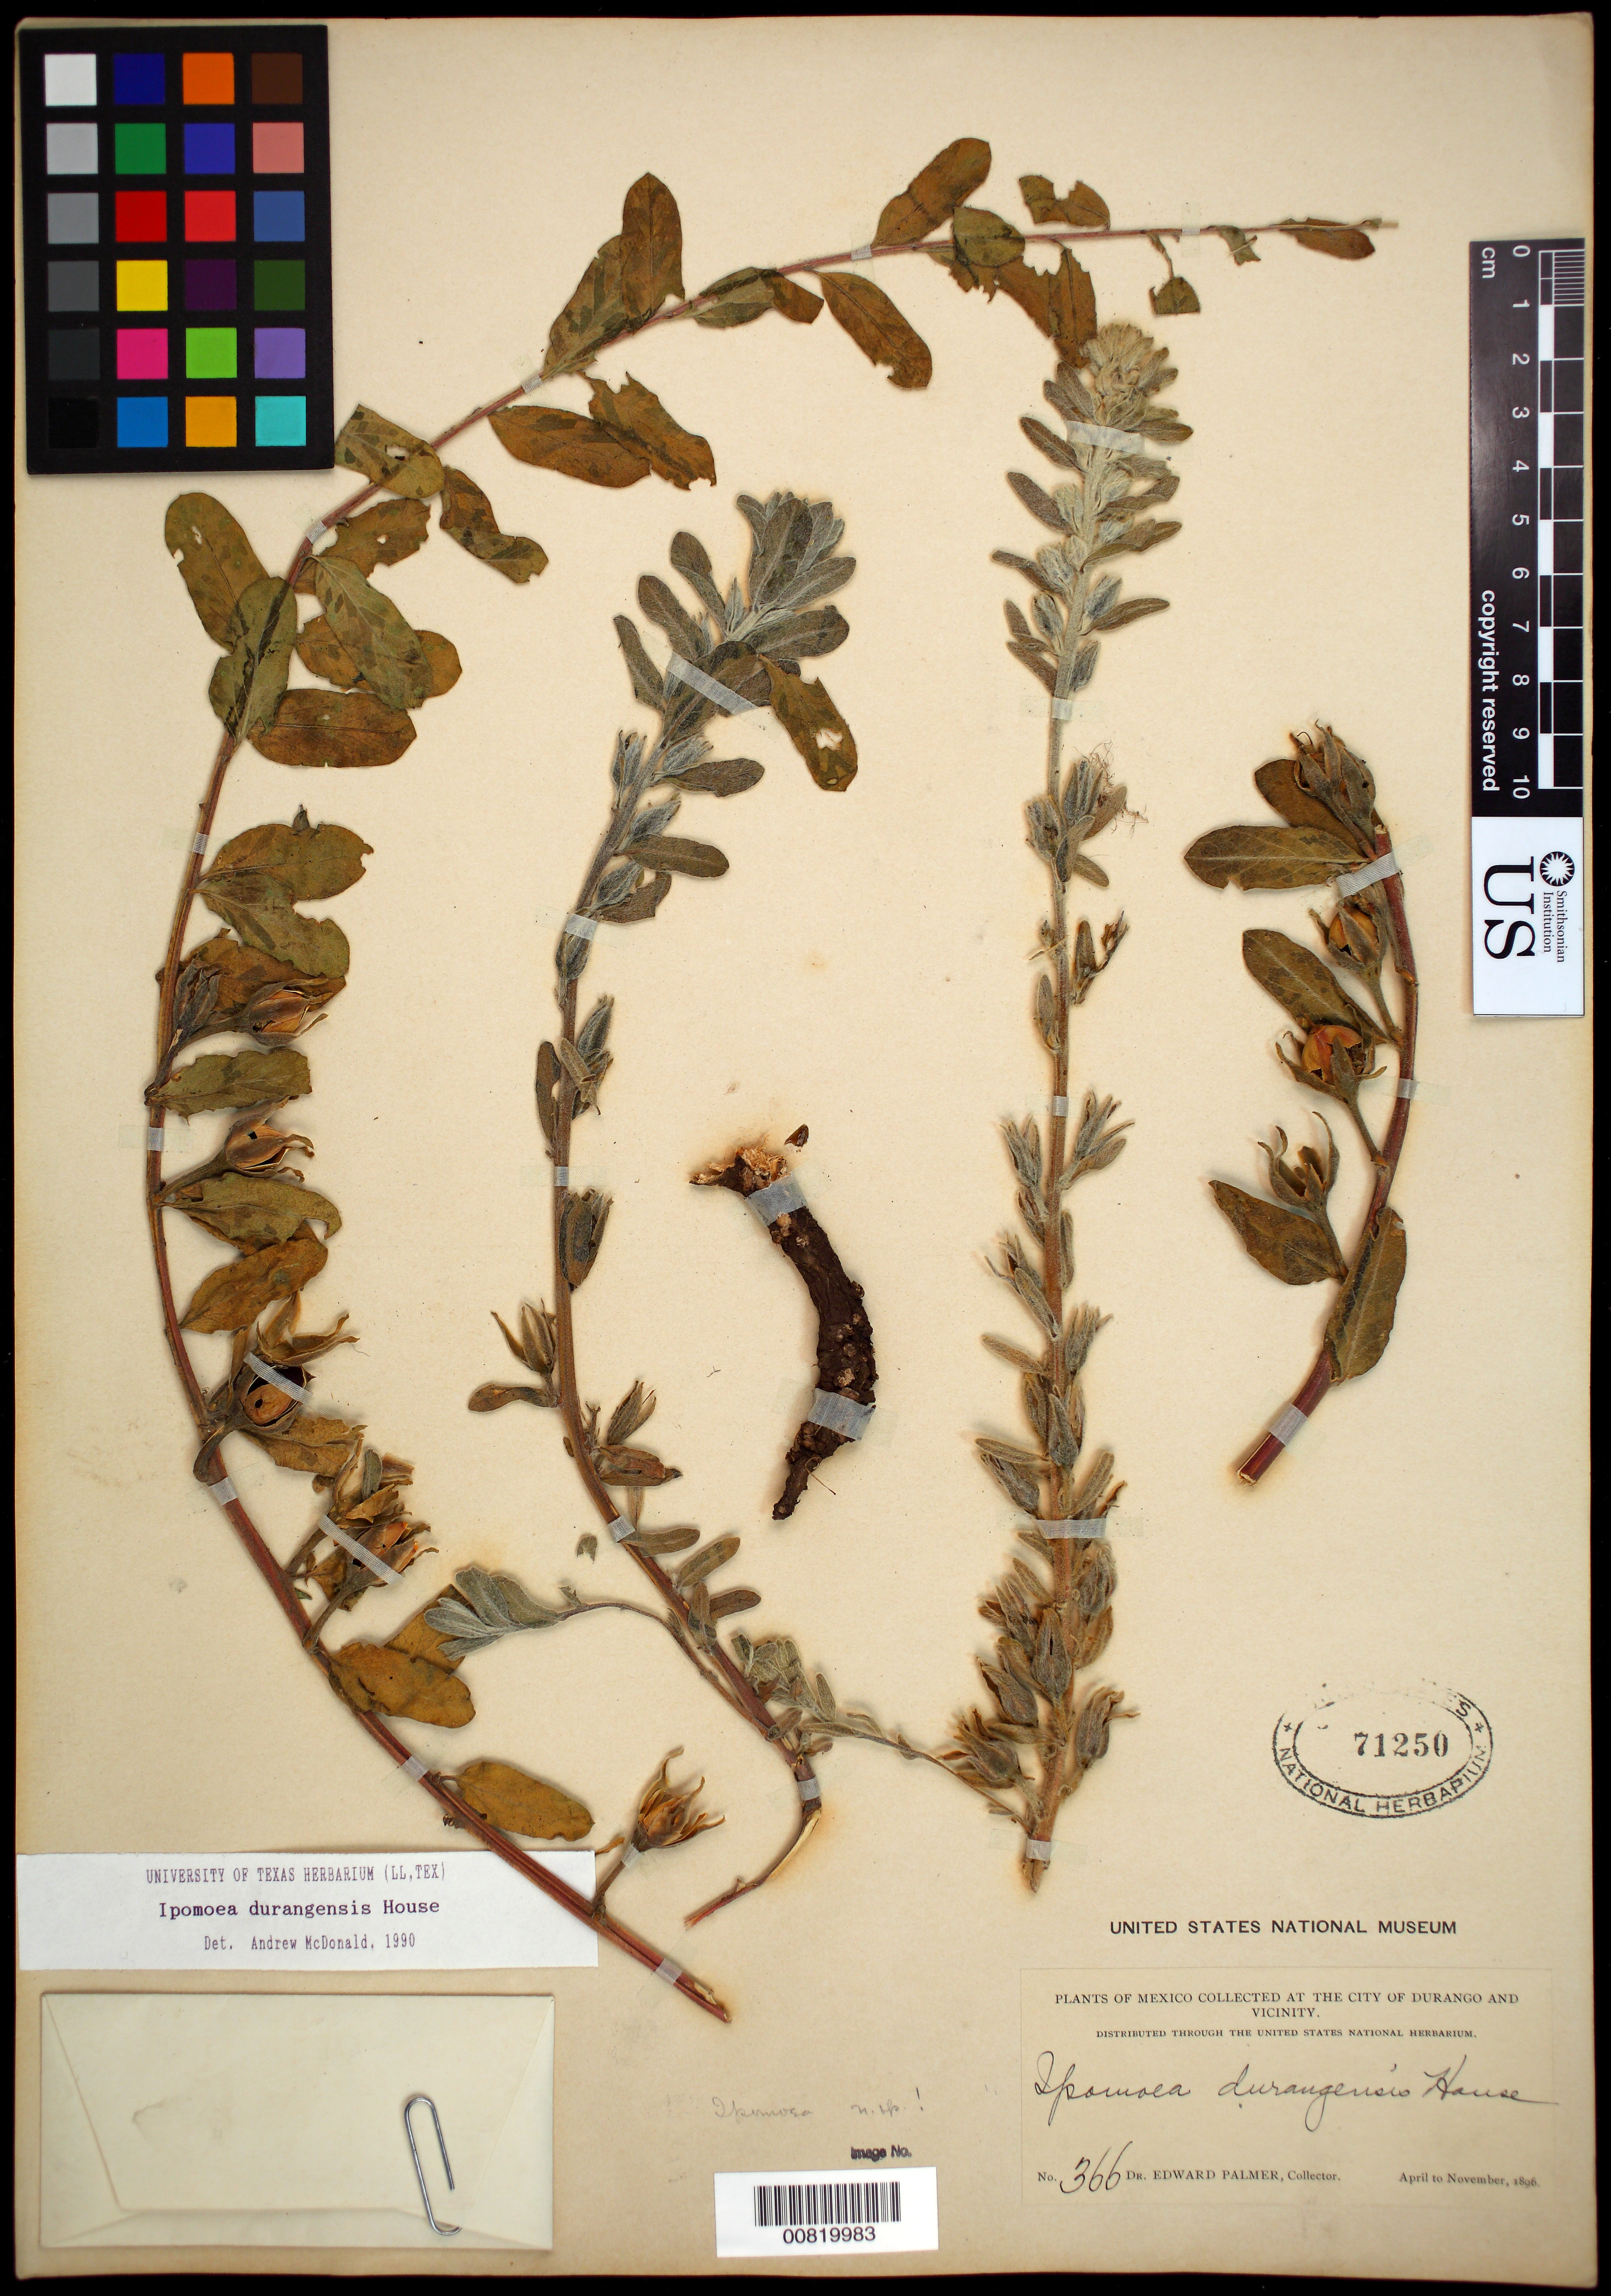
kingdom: Plantae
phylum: Tracheophyta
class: Magnoliopsida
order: Solanales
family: Convolvulaceae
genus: Ipomoea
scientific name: Ipomoea durangensis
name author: House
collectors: E. Palmer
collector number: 366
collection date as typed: Apr 1896 to -- Nov 1896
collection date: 1896-04/1896-11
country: Mexico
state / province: Durango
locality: City of Durango and vicinity.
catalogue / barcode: US 71250